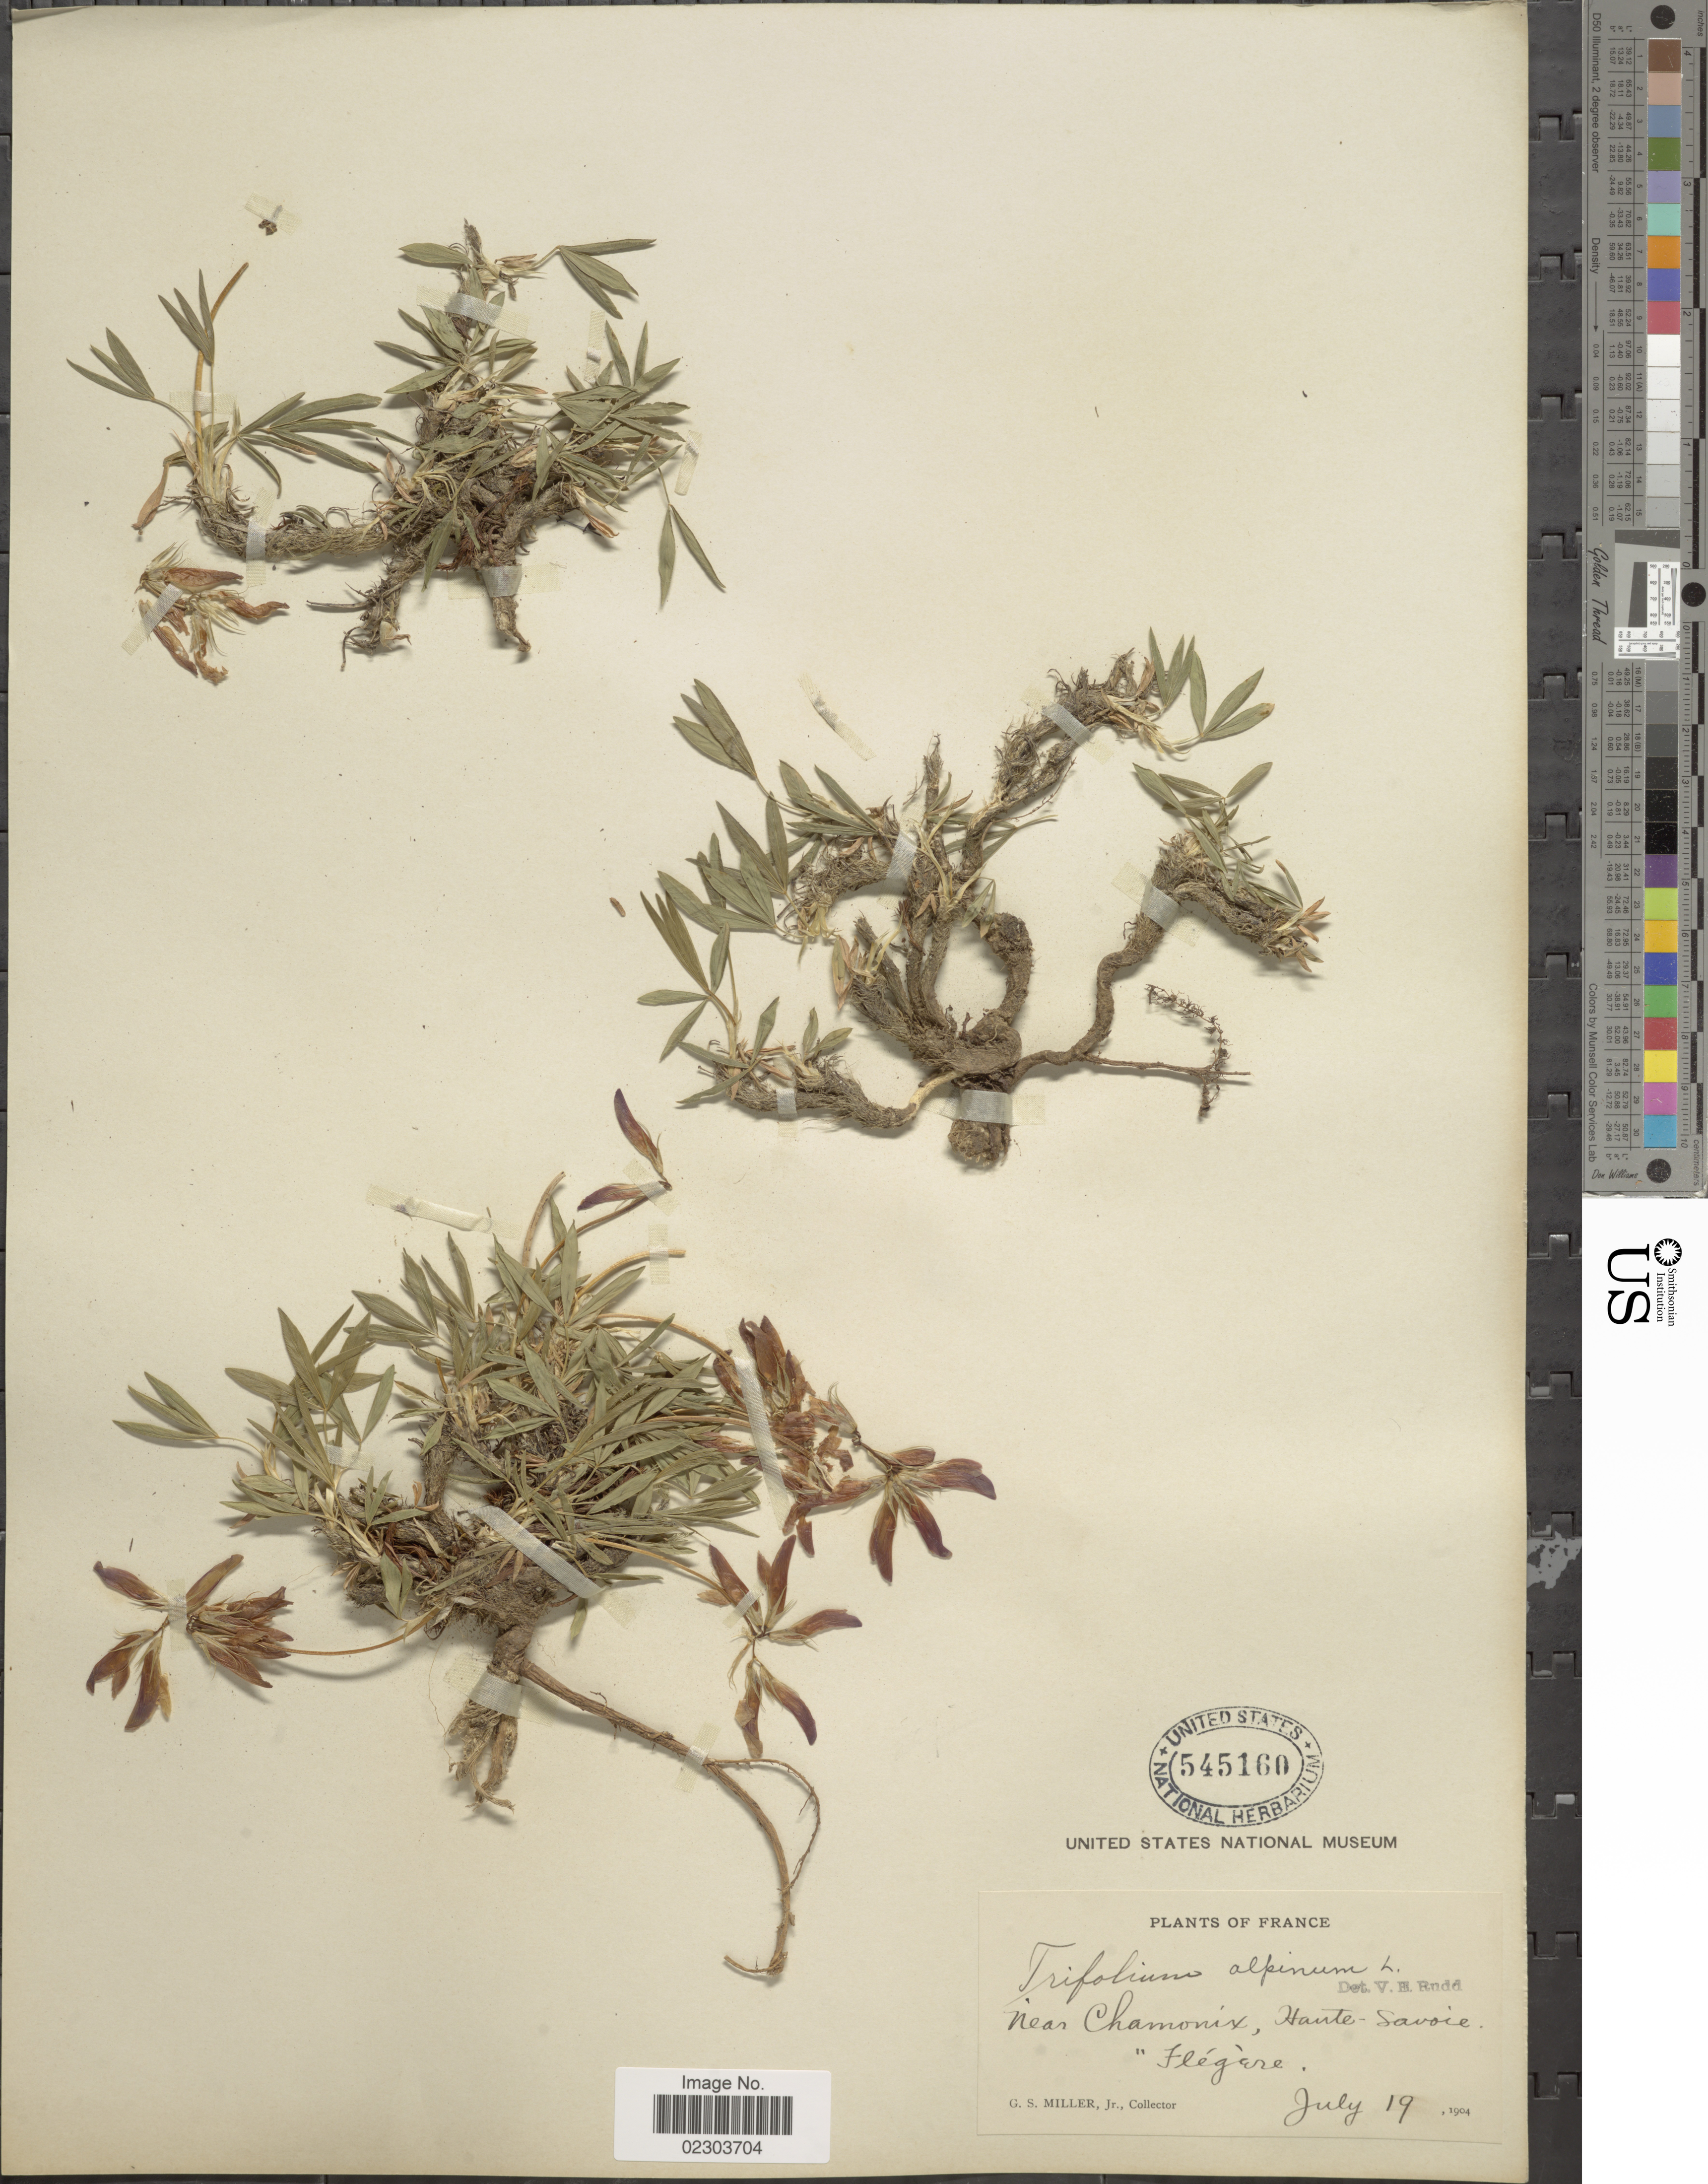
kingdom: Plantae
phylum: Tracheophyta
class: Magnoliopsida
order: Fabales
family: Fabaceae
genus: Trifolium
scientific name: Trifolium alpinum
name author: L.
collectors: G. S. Miller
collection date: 1904-07-19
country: France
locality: Near Chamonix, Hate- Savoie, Flegare [interpreted]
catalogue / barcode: US 545160